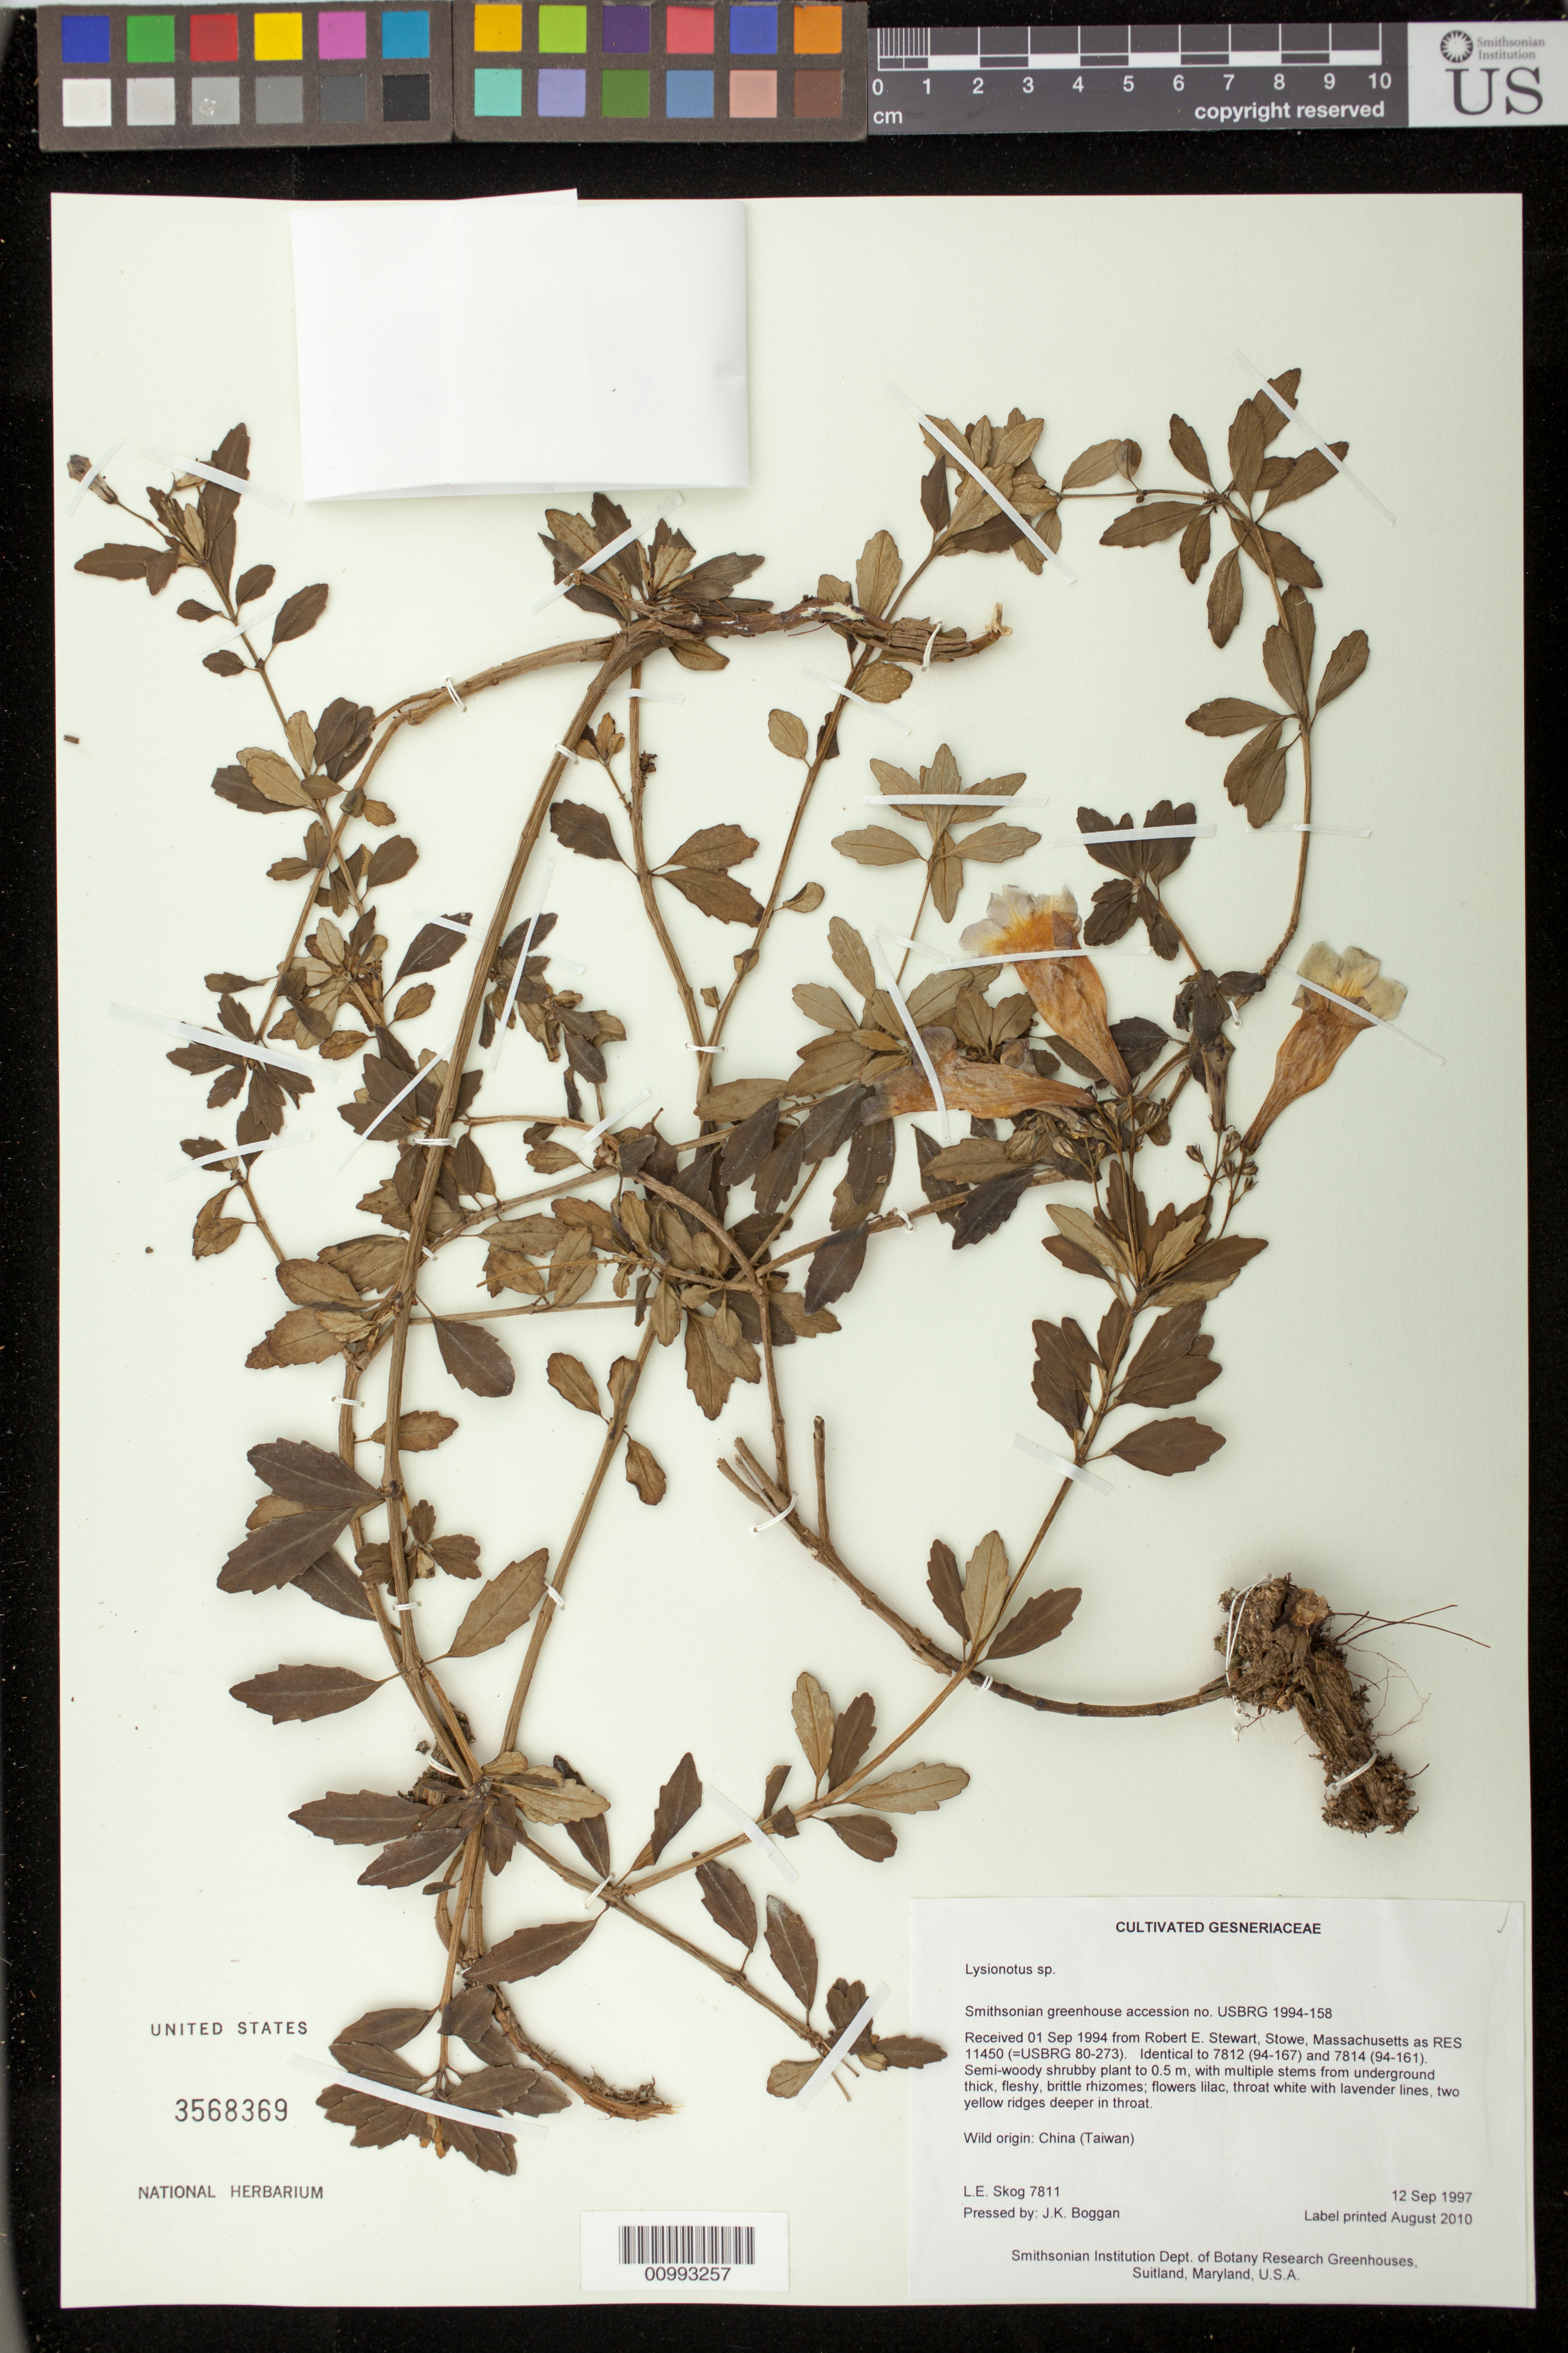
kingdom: Plantae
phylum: Tracheophyta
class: Magnoliopsida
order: Lamiales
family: Gesneriaceae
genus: Lysionotus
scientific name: Lysionotus sp.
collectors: L. E. Skog & J. K. Boggan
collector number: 7811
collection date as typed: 12 Sep 1997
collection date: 1997-09-12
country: United States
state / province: Maryland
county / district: Prince George's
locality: [Cultivated] Smithsonian Institution Dept. of Botany Research Greenhouses, Suitland, Maryland, U.S.A. [orig. Taiwan]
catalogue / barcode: US 3568369